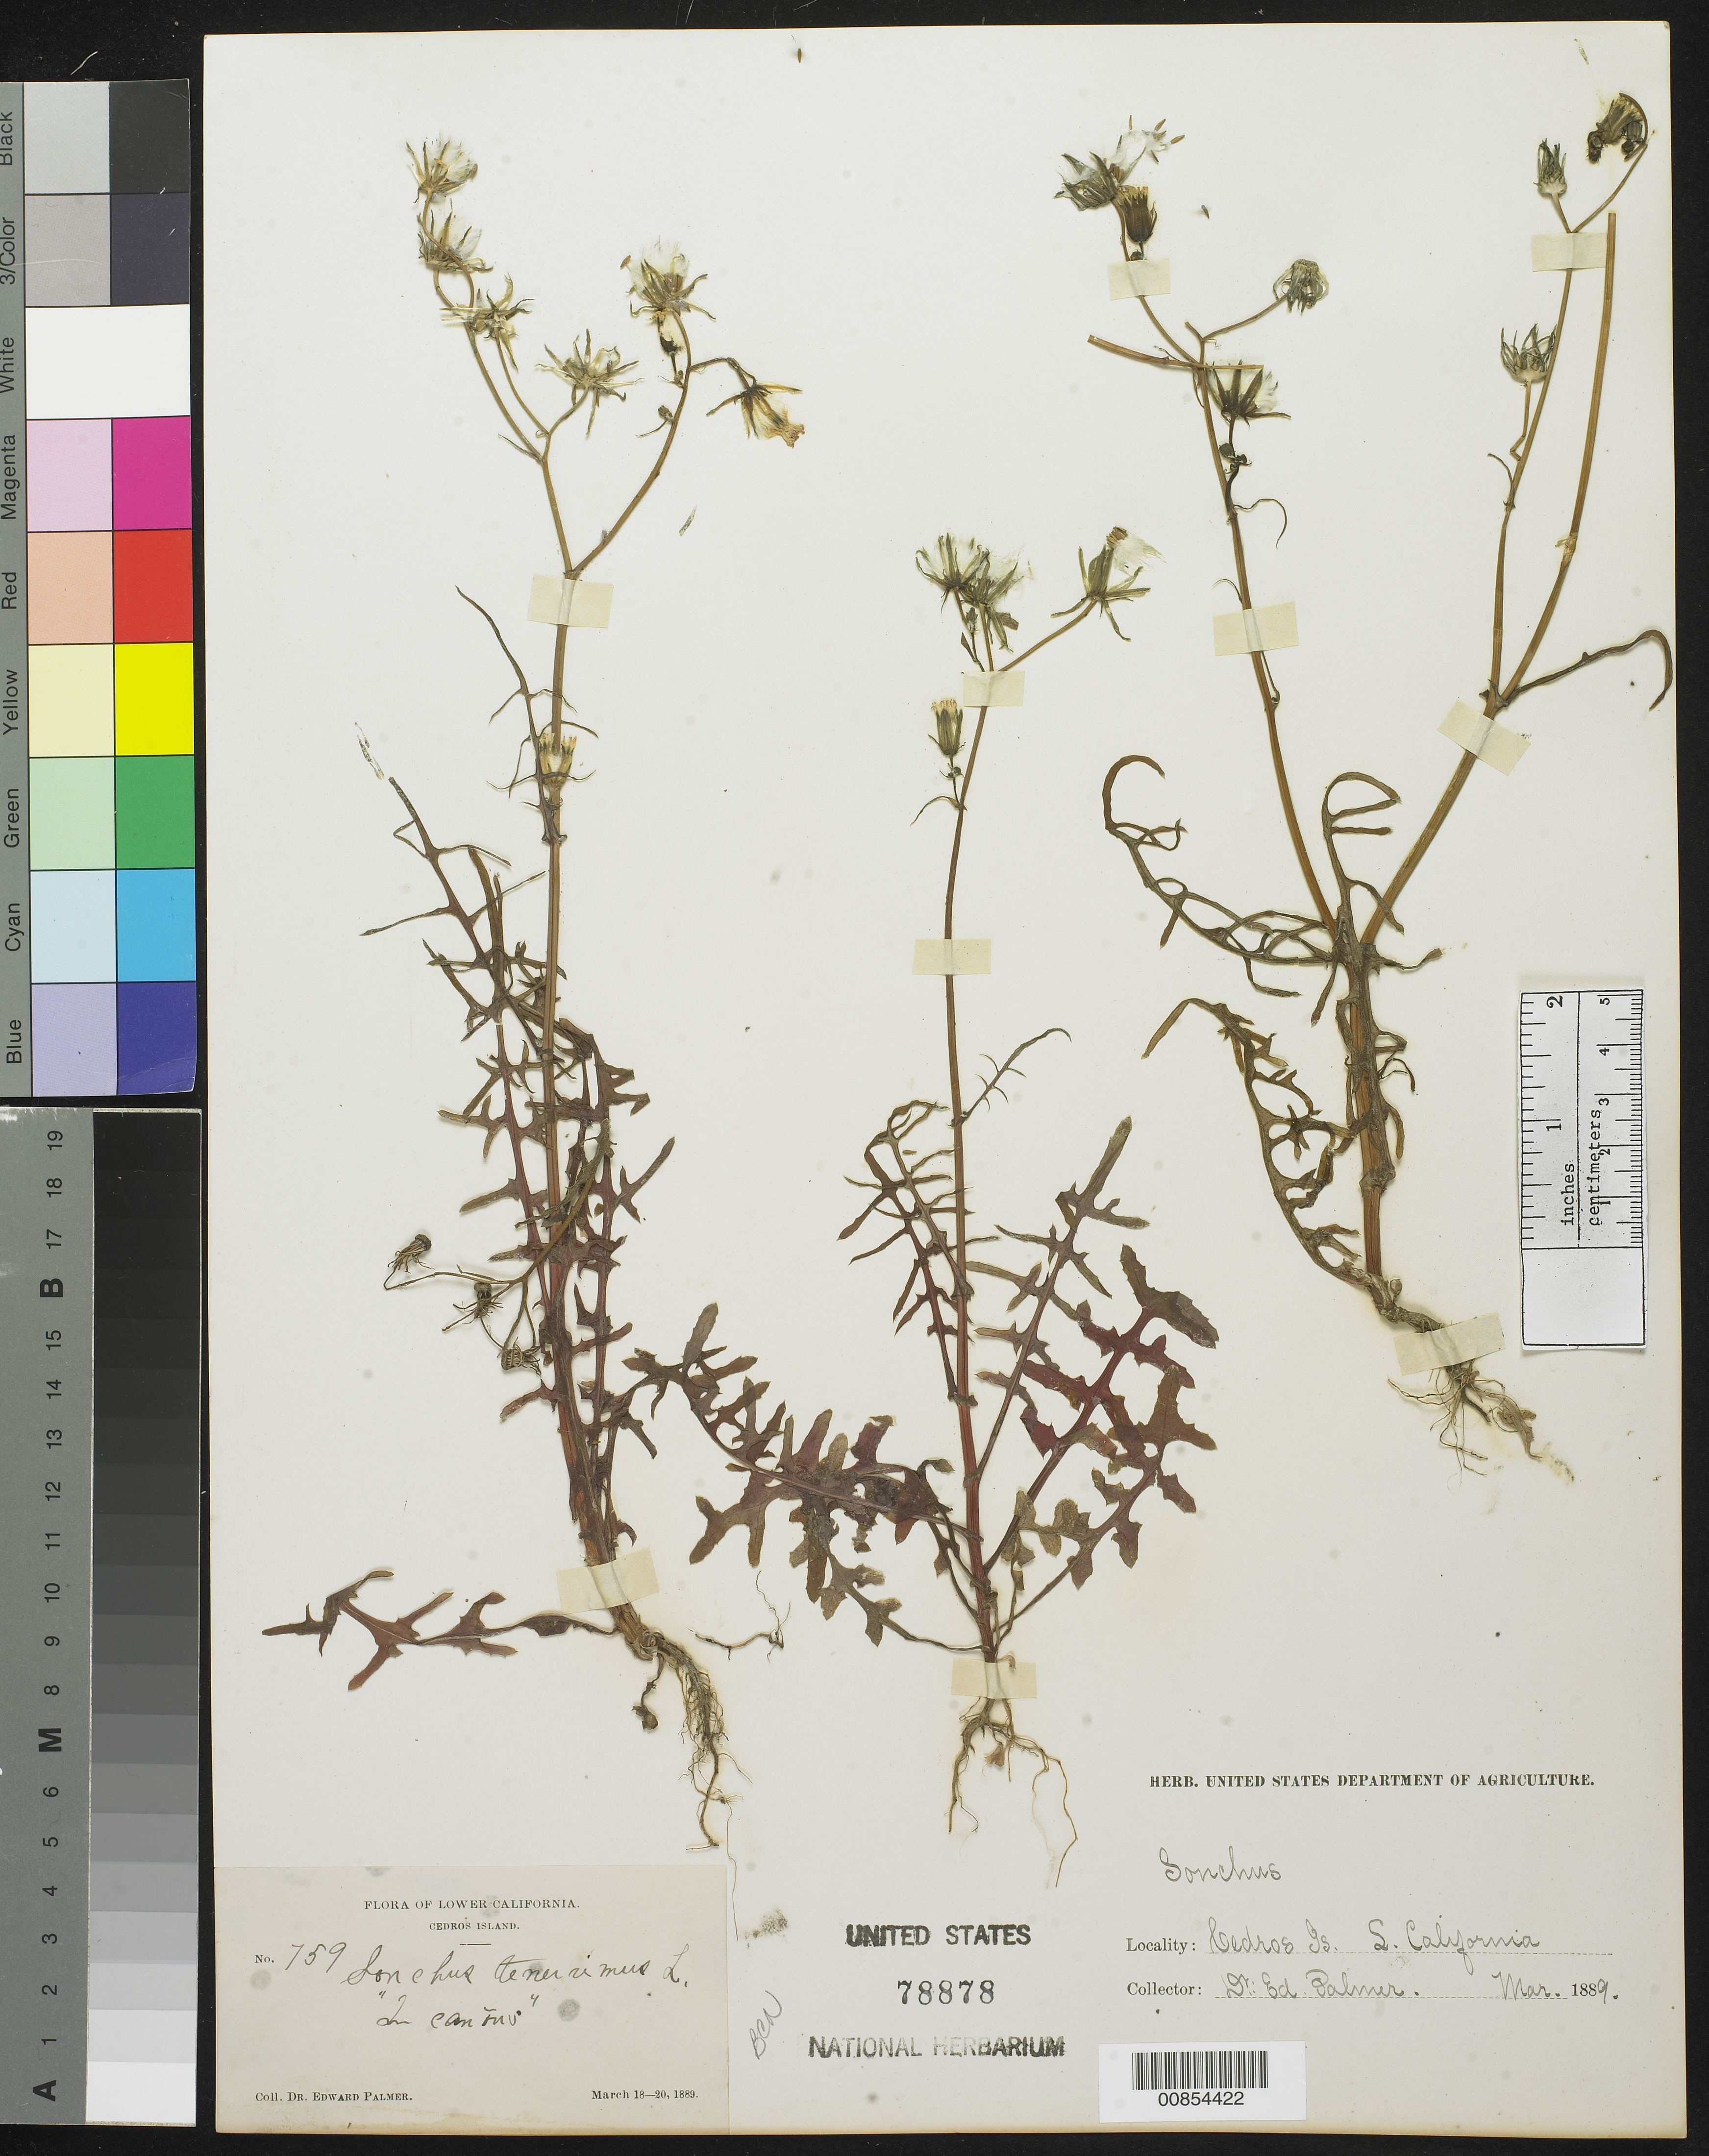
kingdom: Plantae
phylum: Tracheophyta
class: Magnoliopsida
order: Asterales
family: Asteraceae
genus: Sonchus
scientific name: Sonchus tenerrimus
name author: L.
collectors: E. Palmer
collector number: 759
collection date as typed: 18 Mar 1889 to 20 Mar 1889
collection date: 1889-03-18/1889-03-20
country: Mexico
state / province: Baja California Norte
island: Cedros I.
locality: Cedros Island, Baja California.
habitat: In cañon.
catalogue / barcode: US 78878